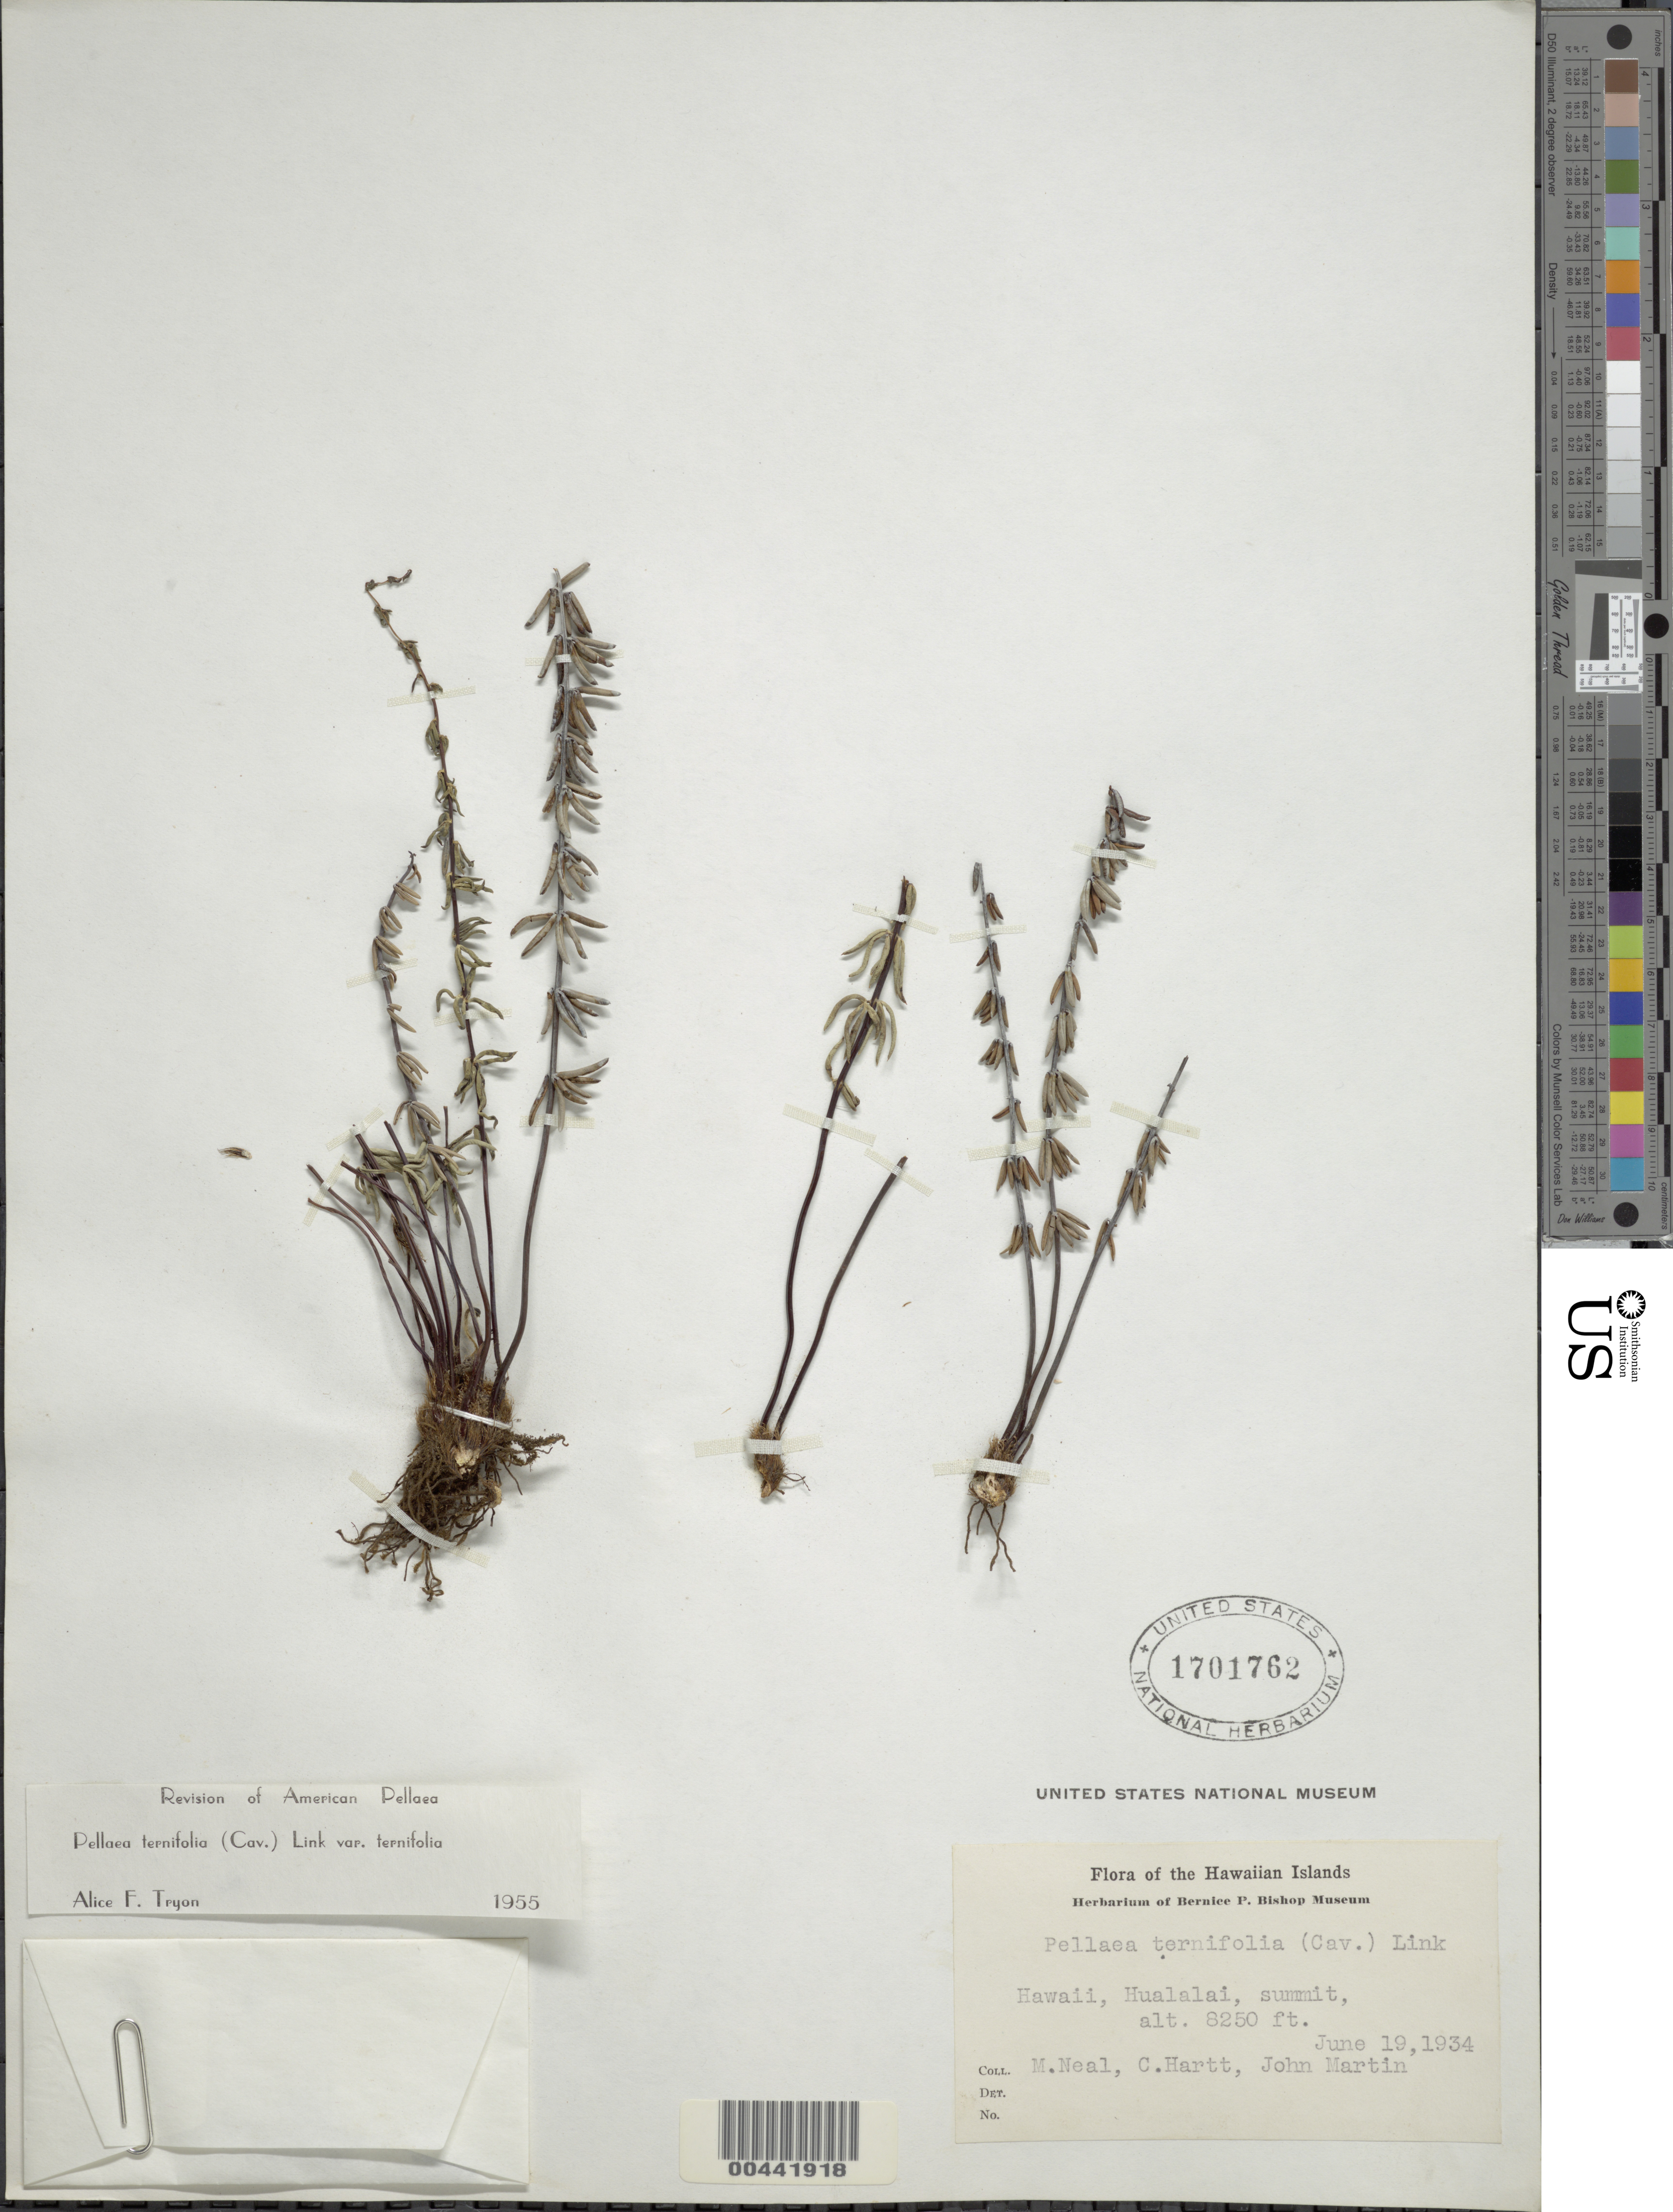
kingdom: Plantae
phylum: Tracheophyta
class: Polypodiopsida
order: Polypodiales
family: Pteridaceae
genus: Pellaea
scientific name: Pellaea ternifolia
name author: (Cav.) Link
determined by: Tryon, A. F.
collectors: W. Ning, C. Hartt & J. Martin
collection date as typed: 19 Jun 1934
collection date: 1934-06-19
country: United States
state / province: Hawaii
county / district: Hawaii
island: Hawaii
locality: Hualalai, summit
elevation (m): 2515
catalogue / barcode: US 1701762